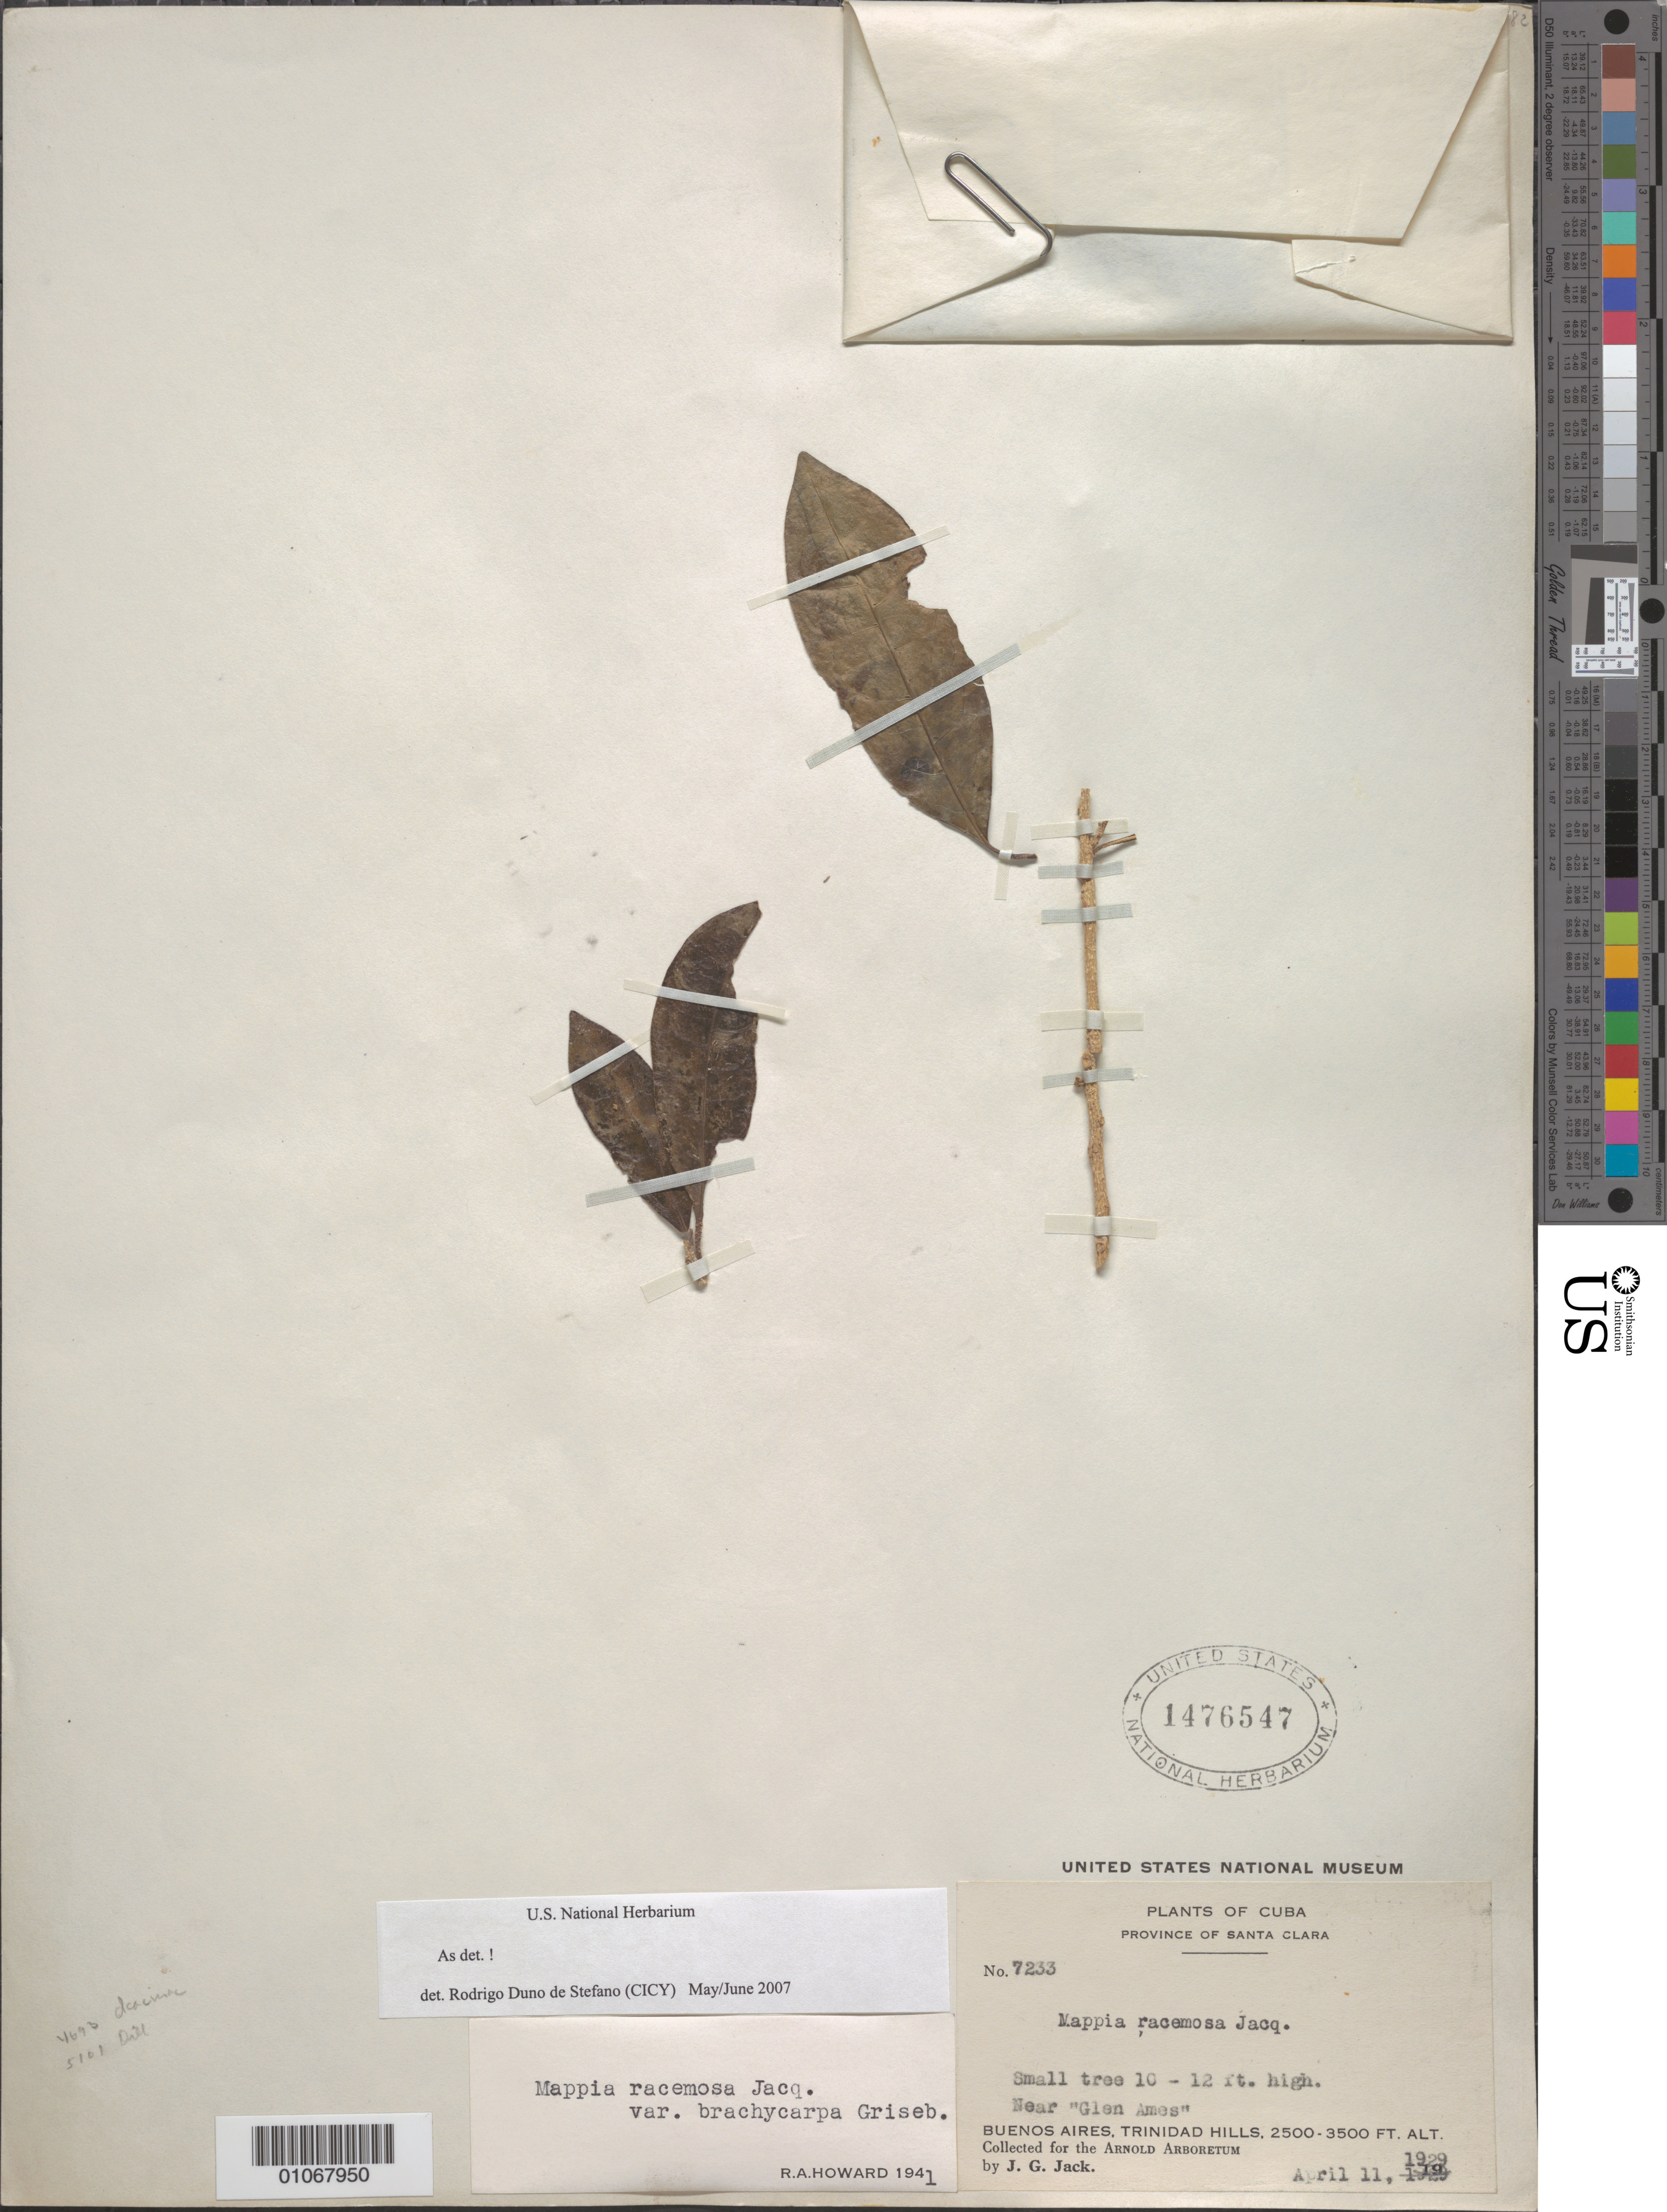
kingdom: Plantae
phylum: Tracheophyta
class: Magnoliopsida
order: Icacinales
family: Icacinaceae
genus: Mappia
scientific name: Mappia racemosa var. brachycarpa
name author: Griseb.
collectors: J. G. Jack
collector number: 7233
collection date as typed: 11 Apr 1929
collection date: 1929-04-11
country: Cuba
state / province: Villa Clara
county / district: Santa Clara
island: Cuba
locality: Buenos Aires, Trinidad Hills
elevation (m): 762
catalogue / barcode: US 1476547